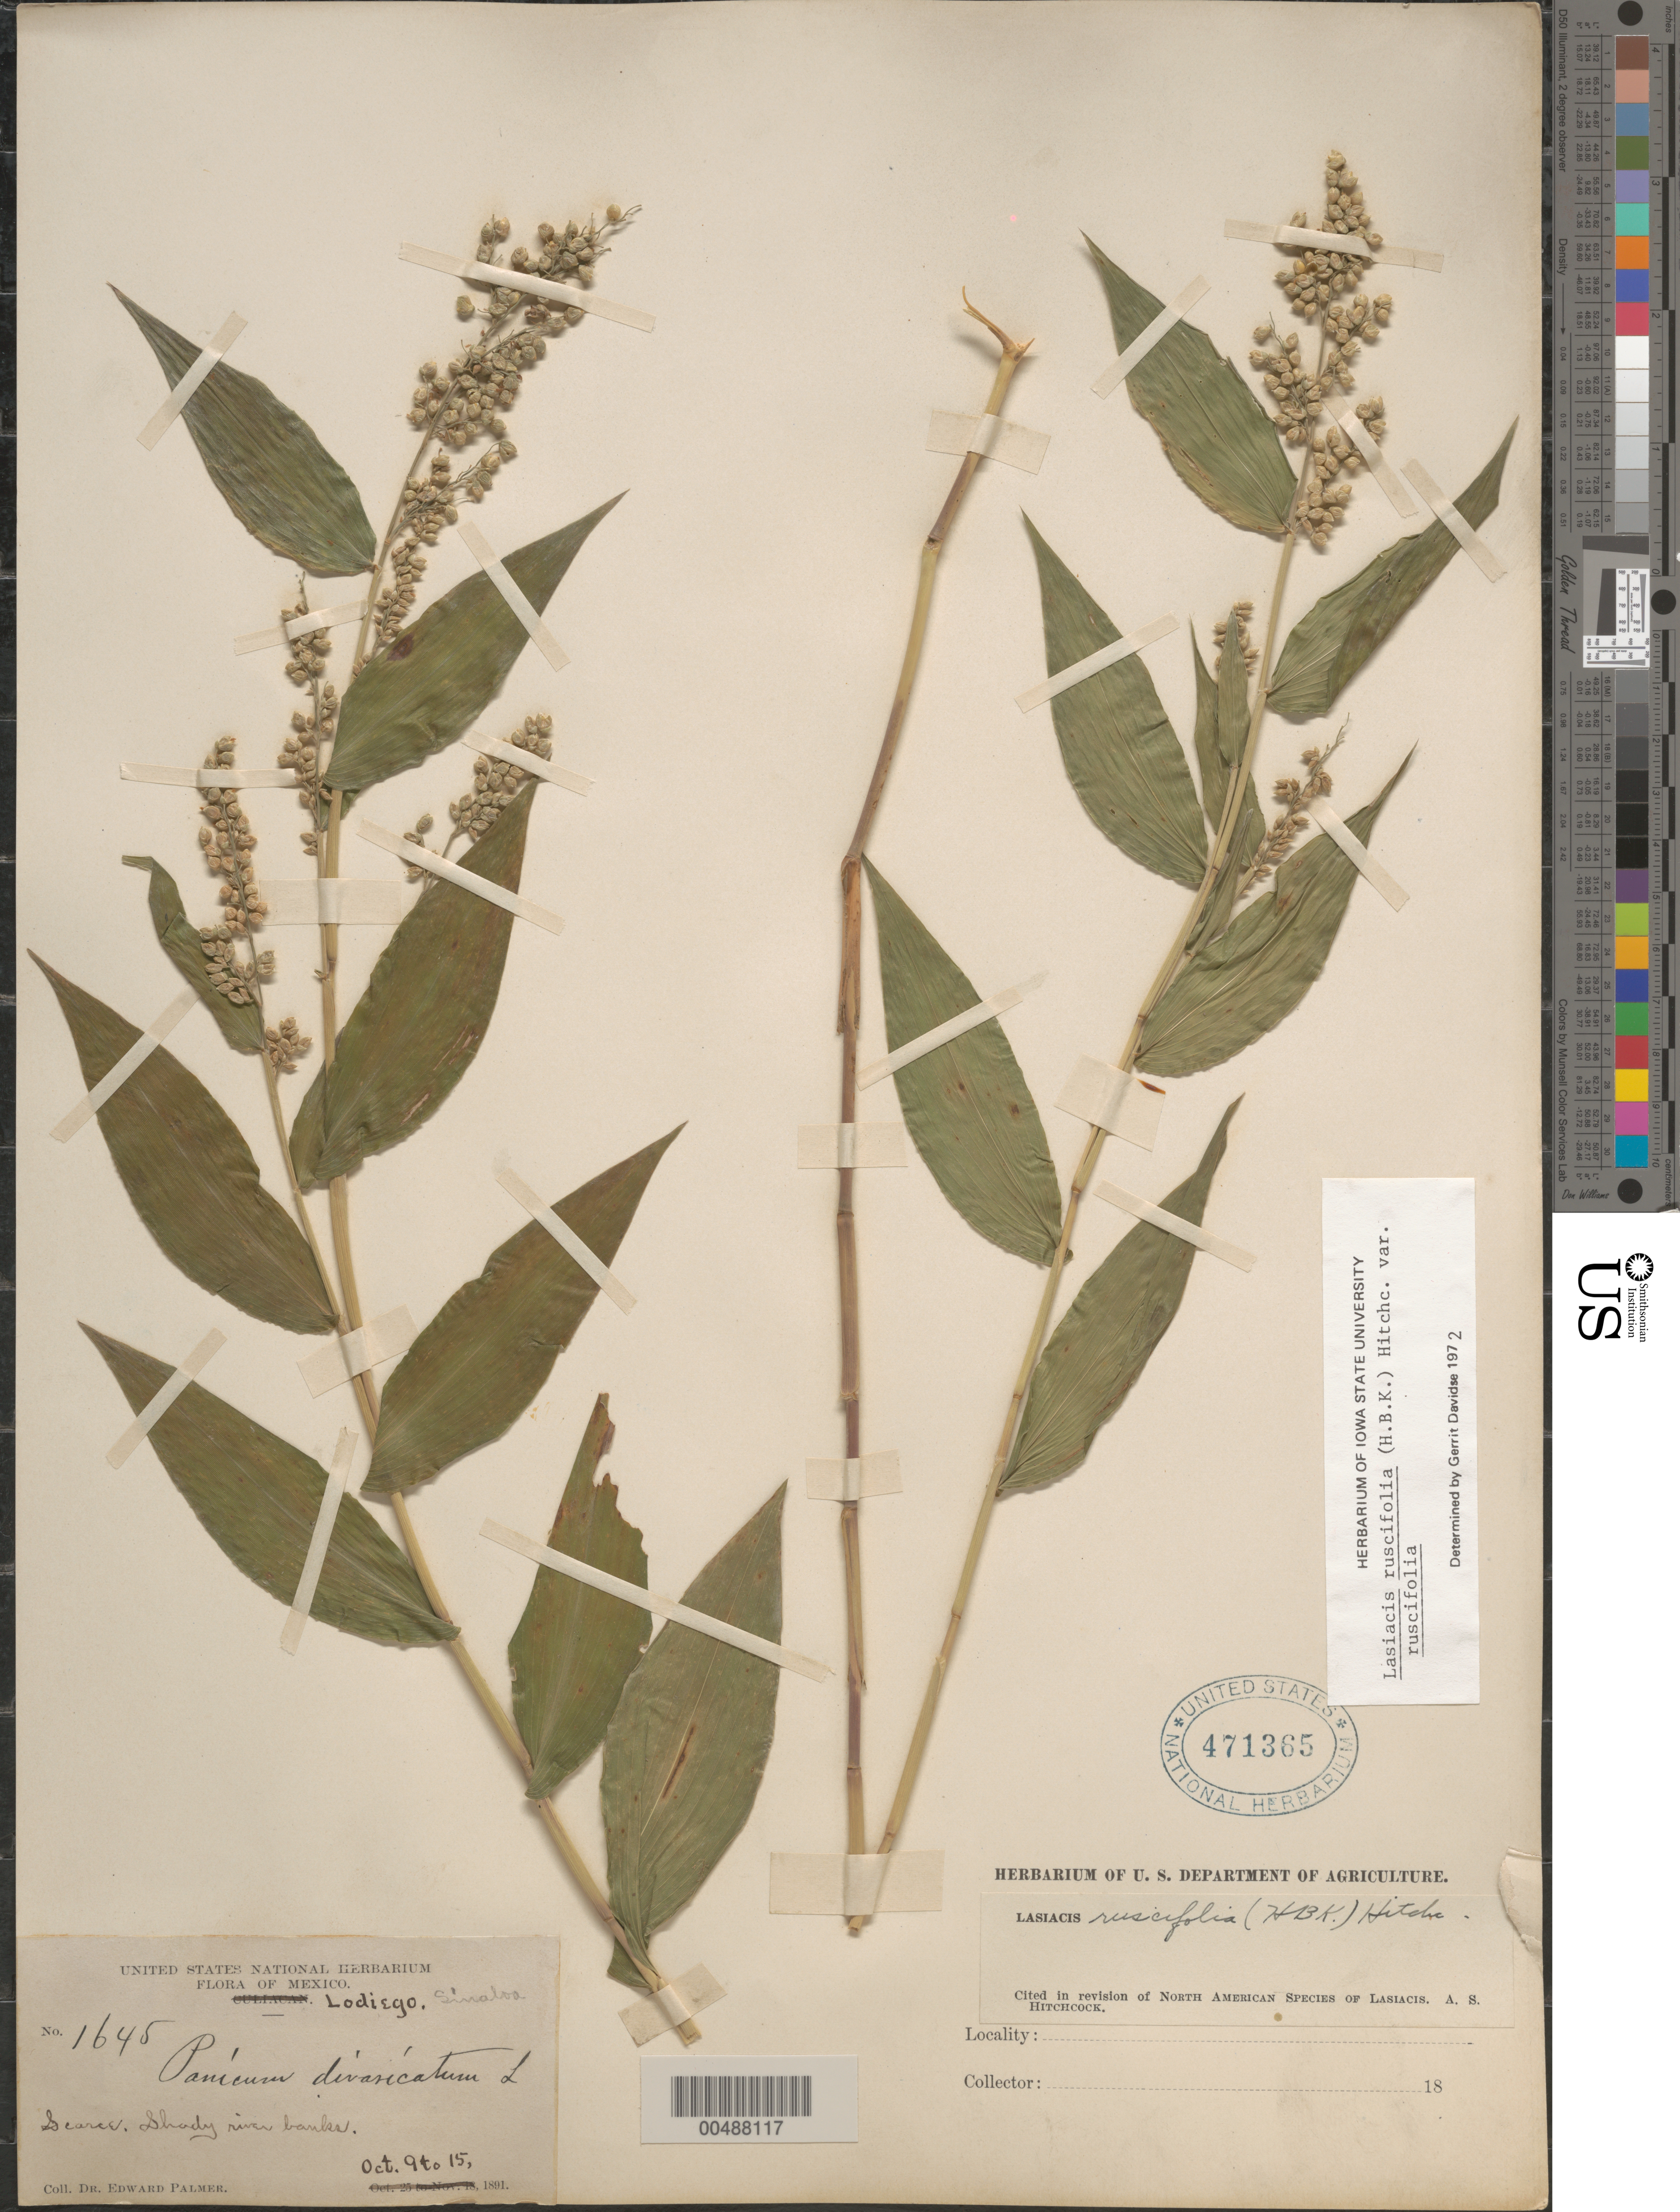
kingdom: Plantae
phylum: Tracheophyta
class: Liliopsida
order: Poales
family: Poaceae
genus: Lasiacis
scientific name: Lasiacis ruscifolia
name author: (Kunth) Hitchc.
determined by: Davidse, Gerrit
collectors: E. Palmer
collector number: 1645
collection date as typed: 9 Oct 1891 to 15 Oct 1891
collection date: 1891-10-09/1891-10-15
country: Mexico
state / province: Sinaloa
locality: Lodiego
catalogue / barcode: US 471365